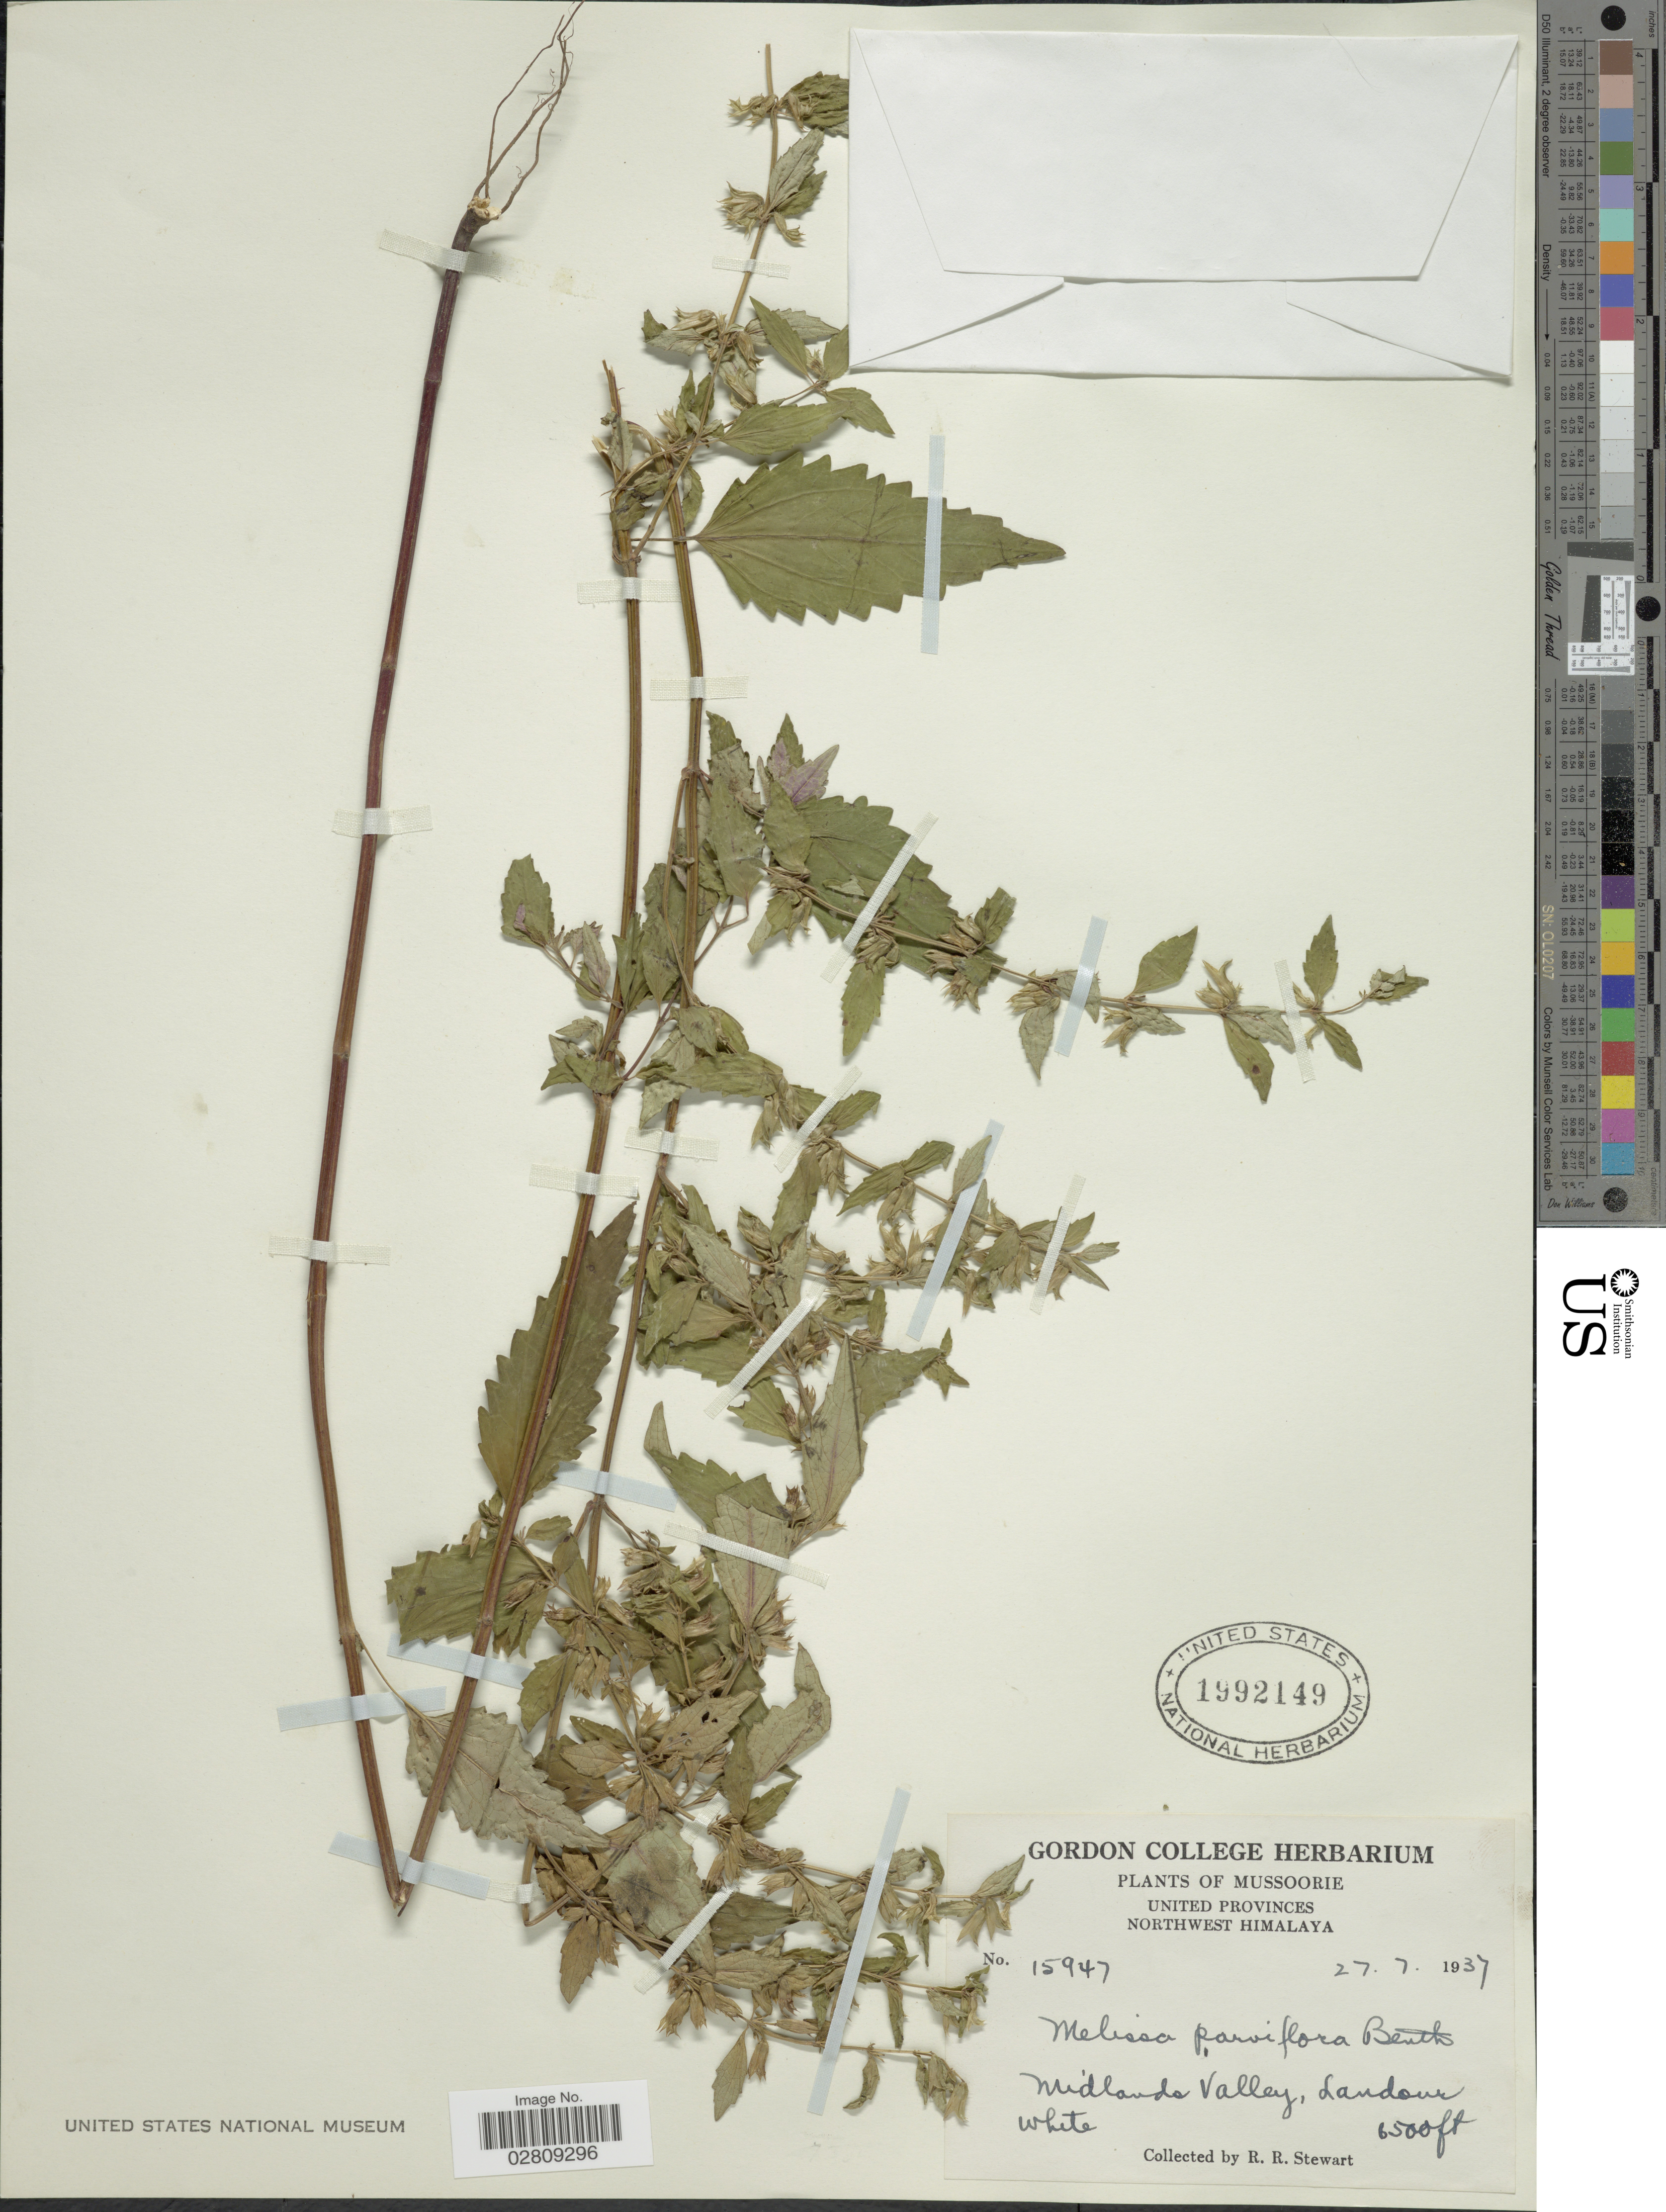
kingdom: Plantae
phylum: Tracheophyta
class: Magnoliopsida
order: Lamiales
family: Lamiaceae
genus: Melissa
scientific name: Melissa axillaris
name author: (Benth.) Bakh. f.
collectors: R. R. Stewart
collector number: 15947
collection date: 1937-07-27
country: India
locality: Mussoorie, United Provinces, Northwest Himalaya, Midlands Valley, Landour.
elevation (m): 1981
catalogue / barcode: US 1992149